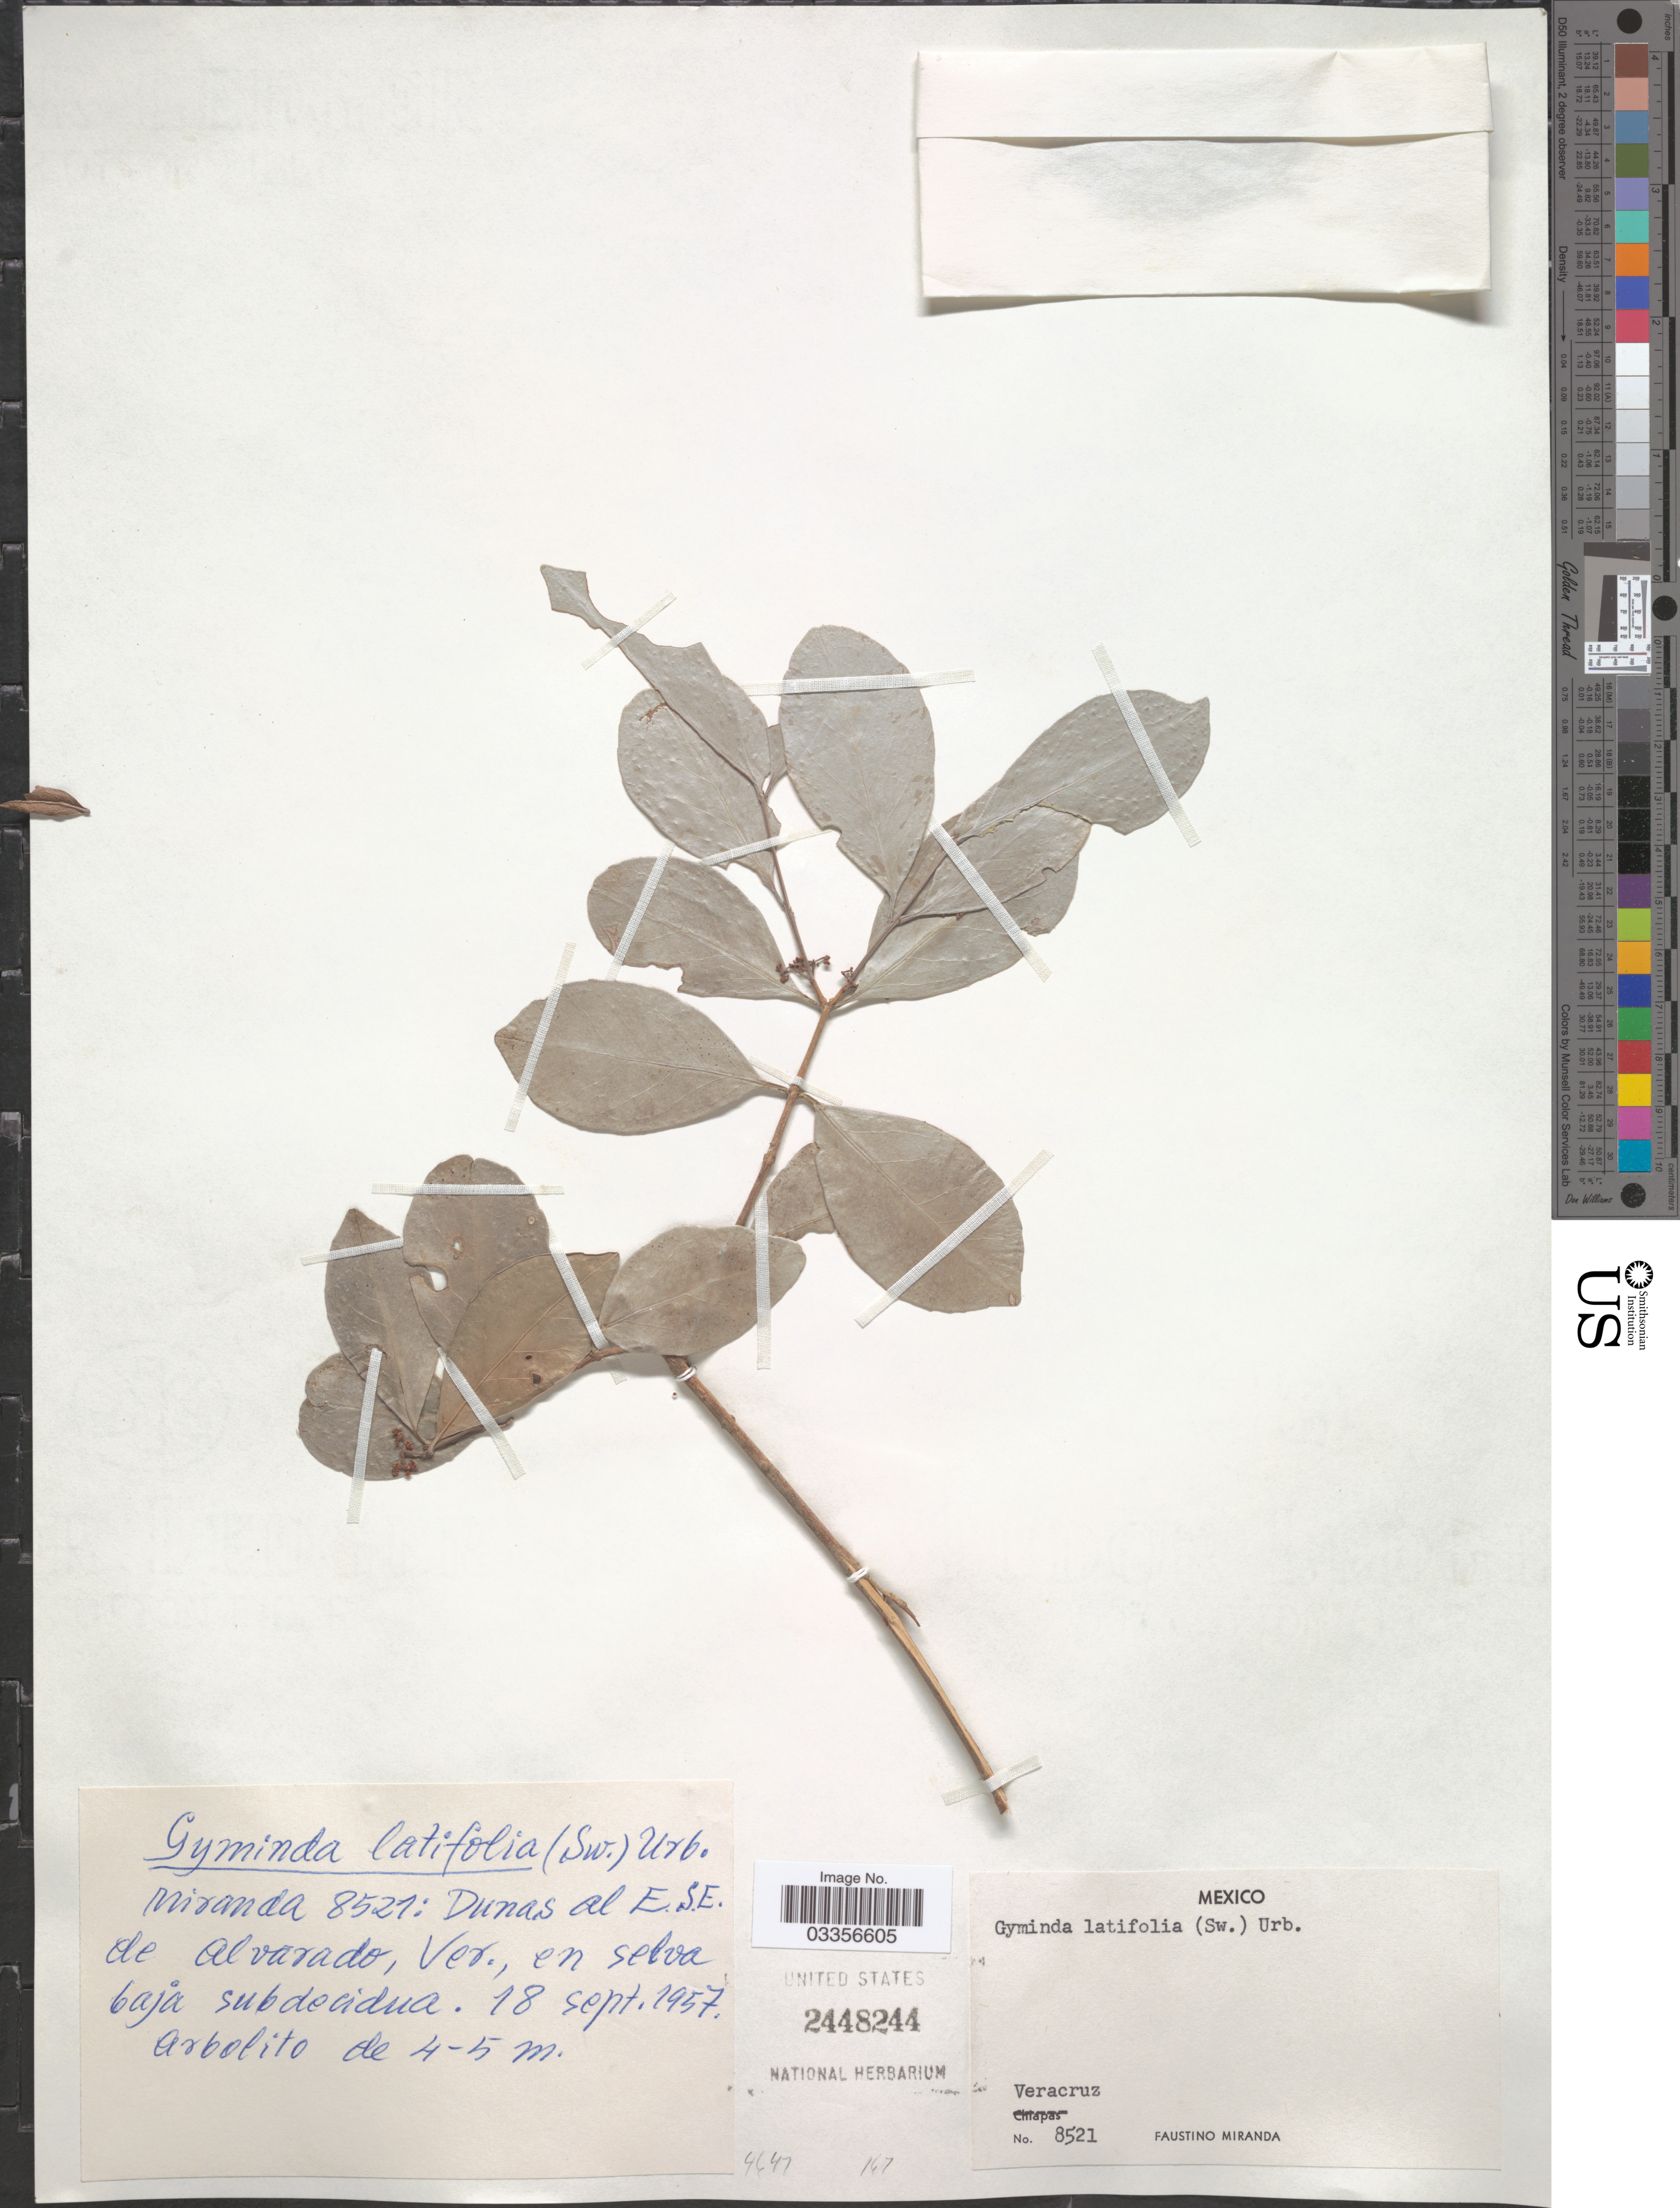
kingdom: Plantae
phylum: Tracheophyta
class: Magnoliopsida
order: Celastrales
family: Celastraceae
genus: Gyminda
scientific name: Gyminda latifolia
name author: (Sw.) Urb.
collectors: F. Miranda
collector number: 8521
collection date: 1957-09-18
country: Mexico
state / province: Veracruz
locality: Dunas al E.S.E. de Alvarado, Veracruz.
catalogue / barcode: US 2448244